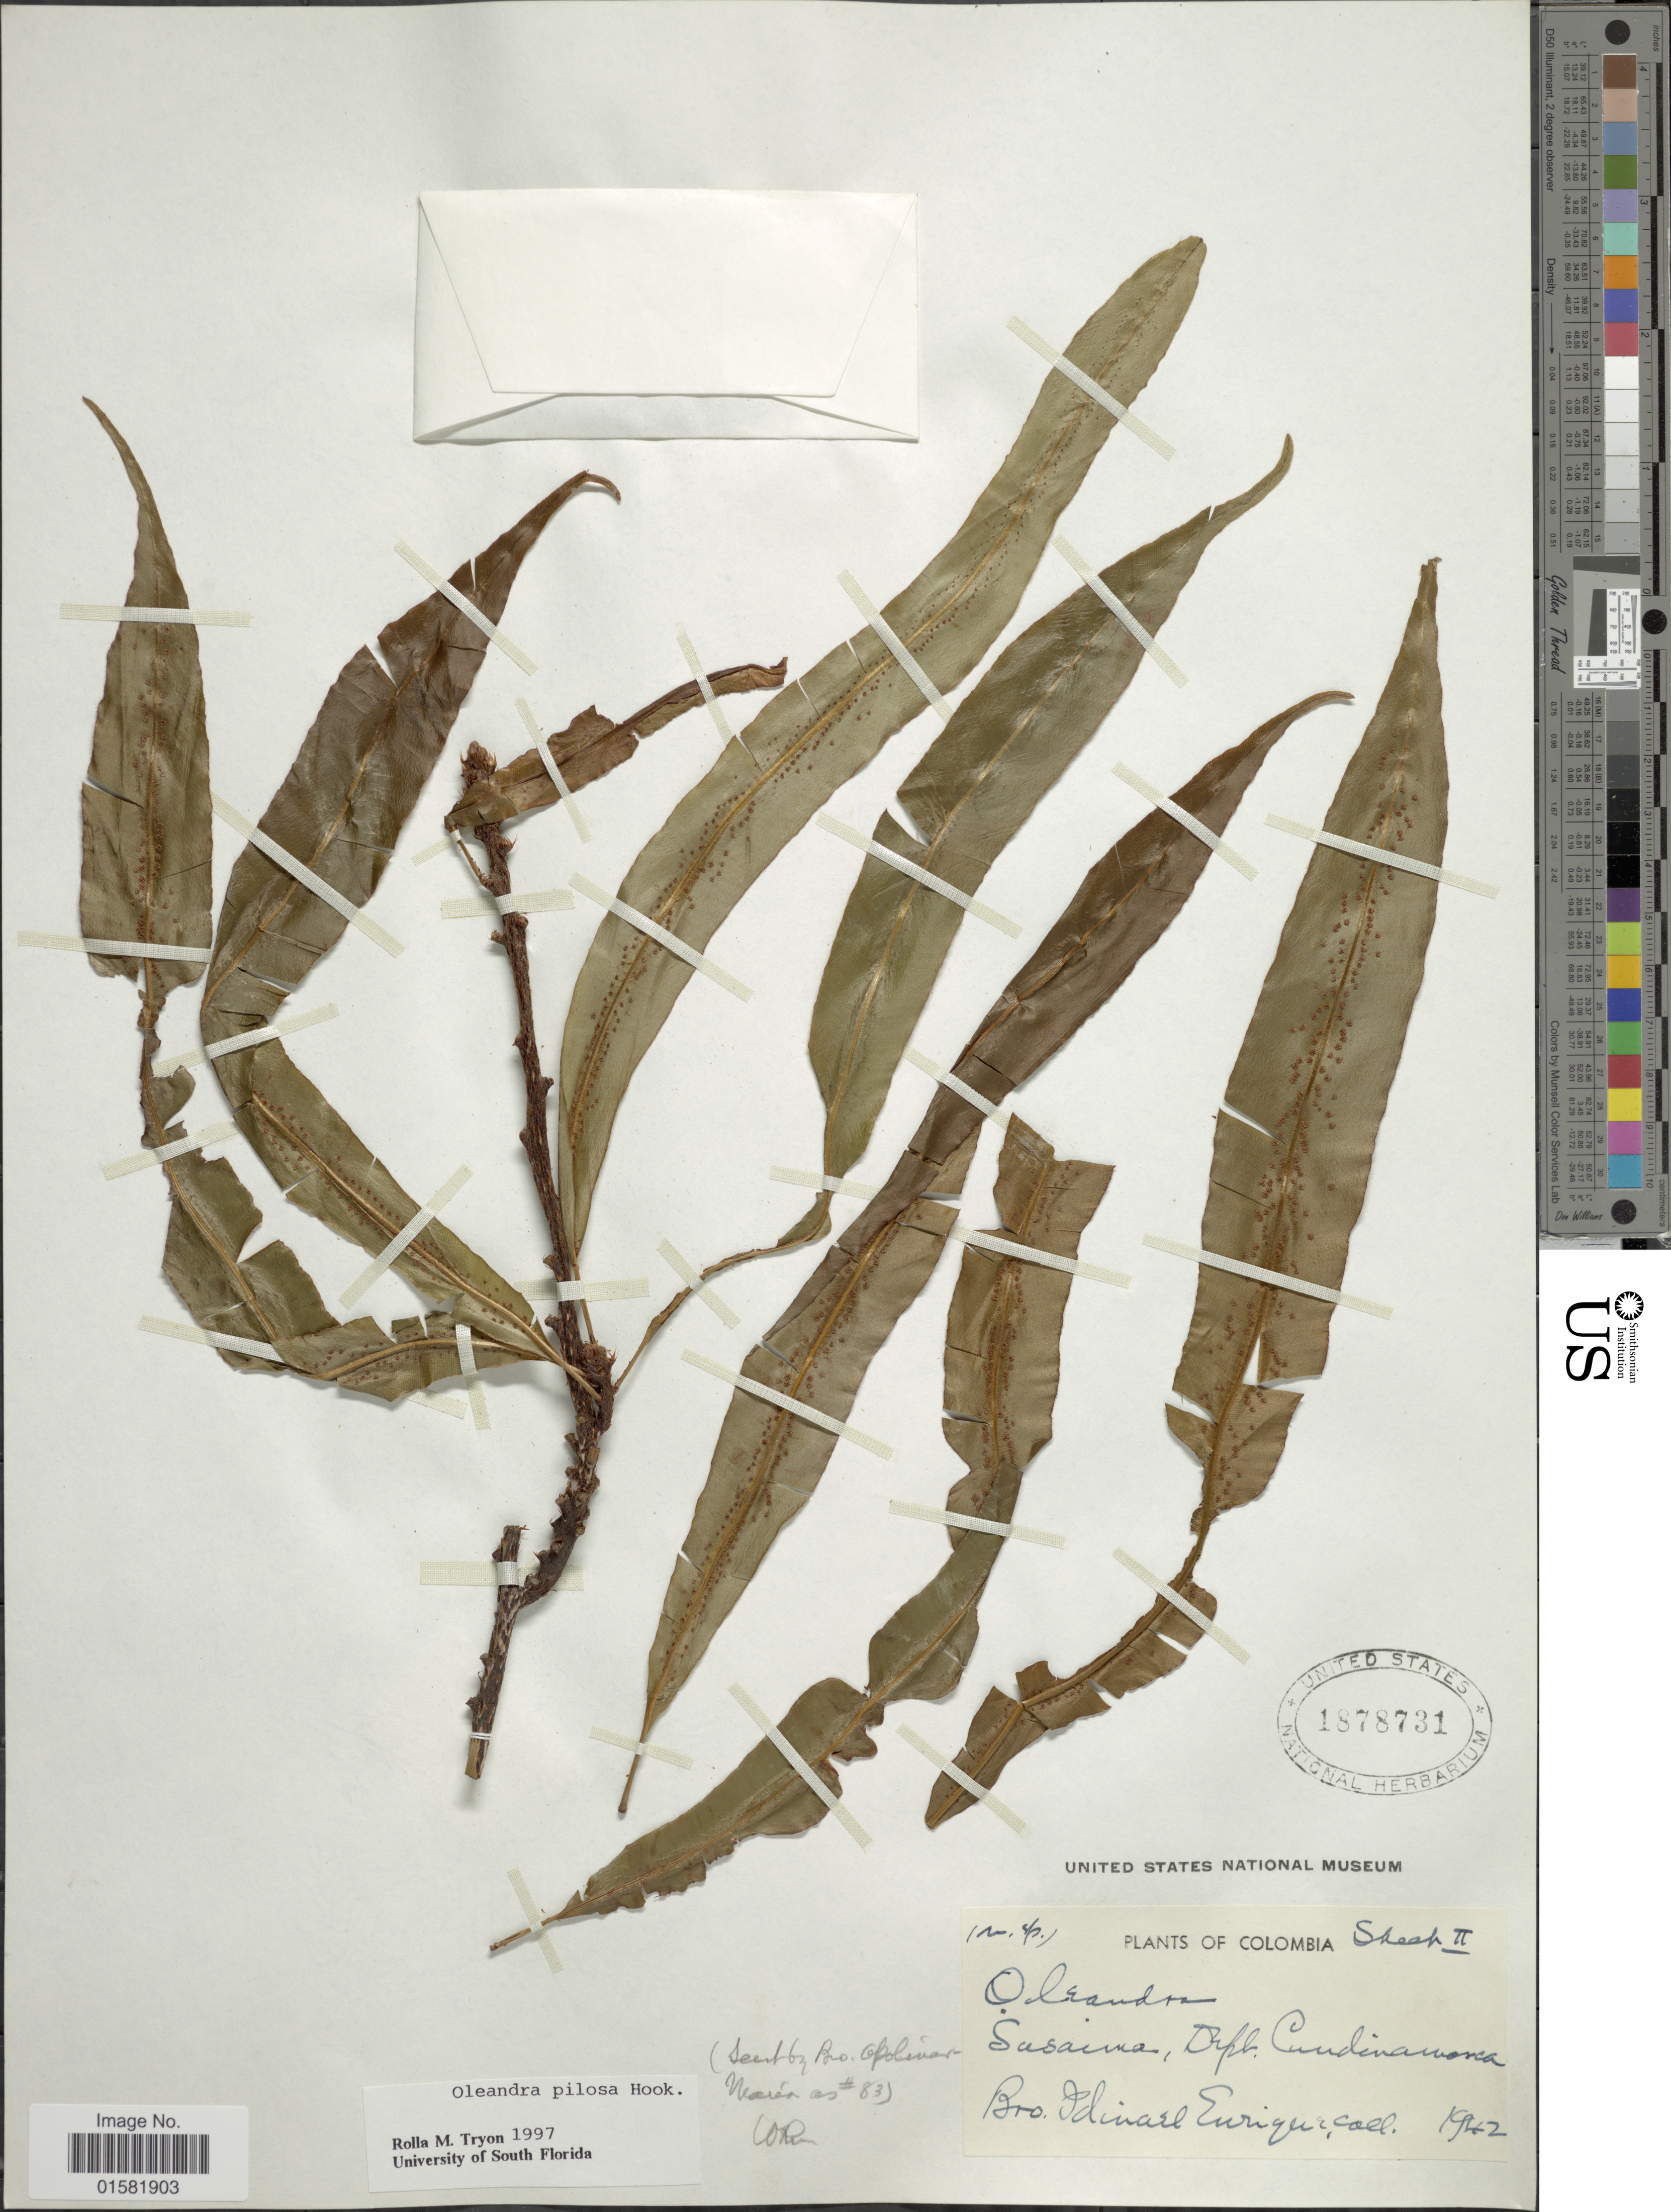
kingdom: Plantae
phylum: Tracheophyta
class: Polypodiopsida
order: Polypodiales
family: Oleandraceae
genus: Oleandra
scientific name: Oleandra pilosa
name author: Hook.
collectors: I. Enrique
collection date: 1942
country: Colombia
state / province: Cundinamarca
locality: Colombia, Sasaima, Dept. Cundinamarca.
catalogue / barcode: US 1878731